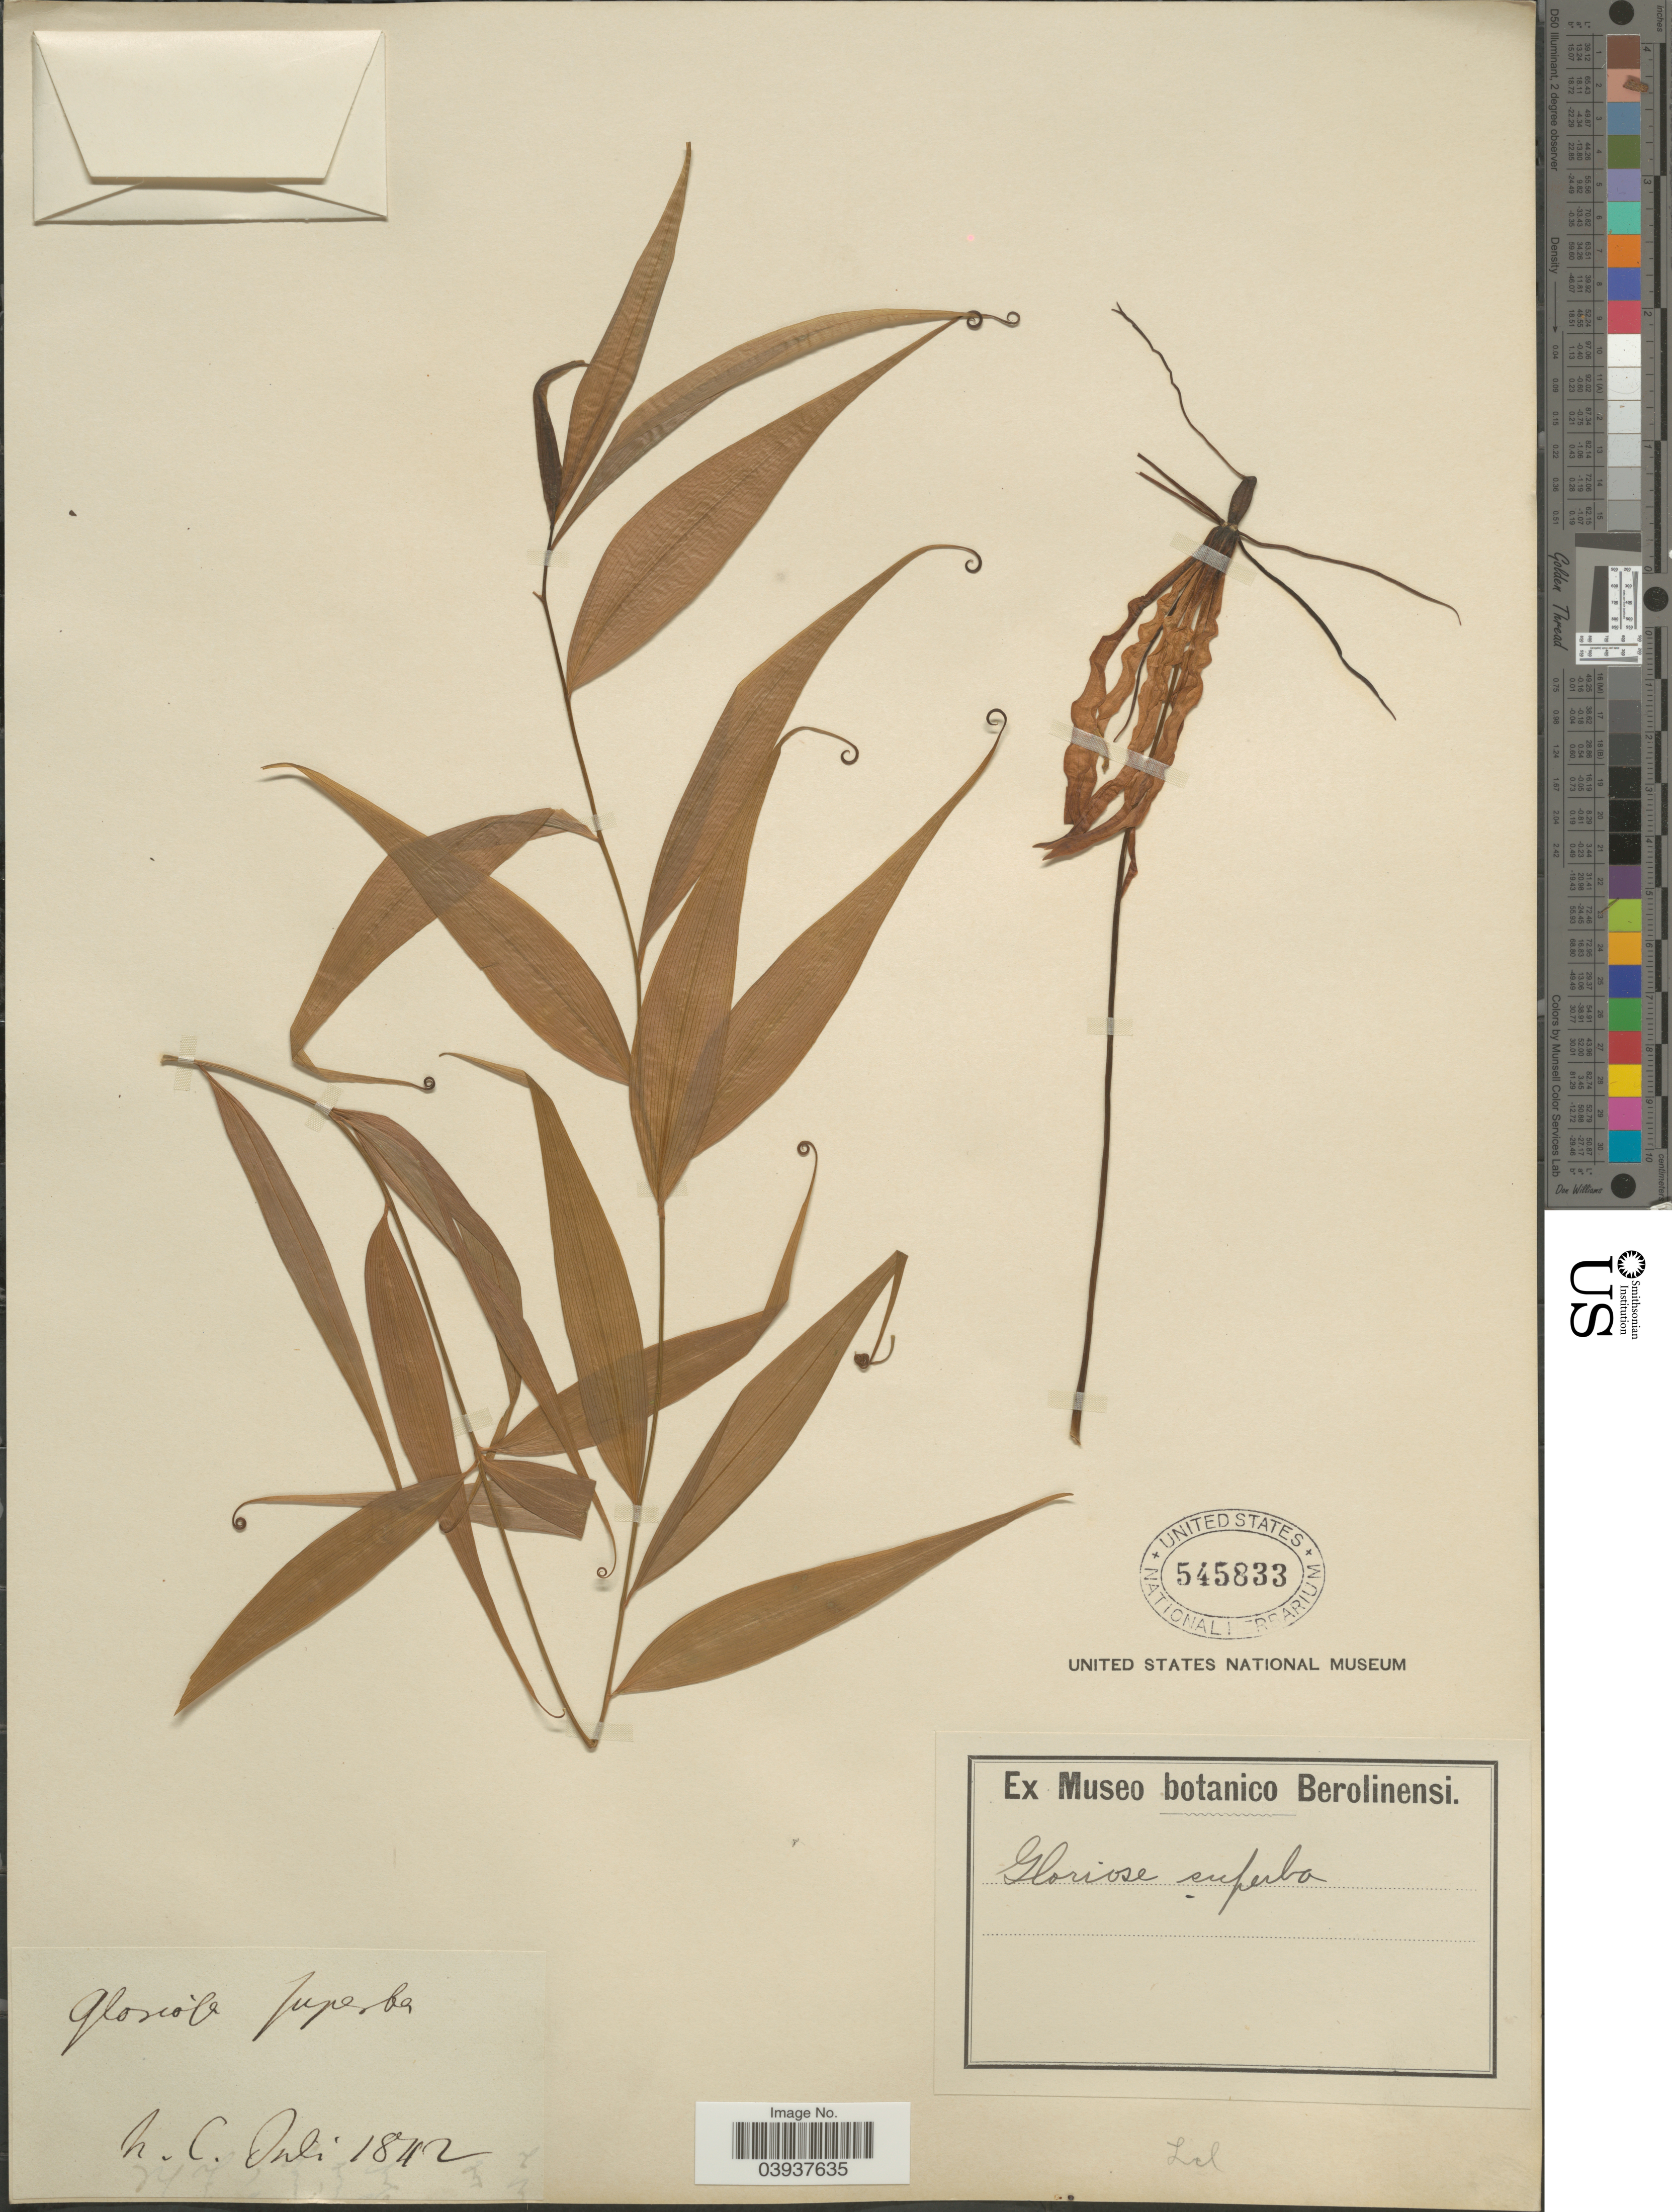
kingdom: Plantae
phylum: Tracheophyta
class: Liliopsida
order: Liliales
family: Colchicaceae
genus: Gloriosa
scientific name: Gloriosa superba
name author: L.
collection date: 1842-07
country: United States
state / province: North Carolina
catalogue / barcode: US 545833